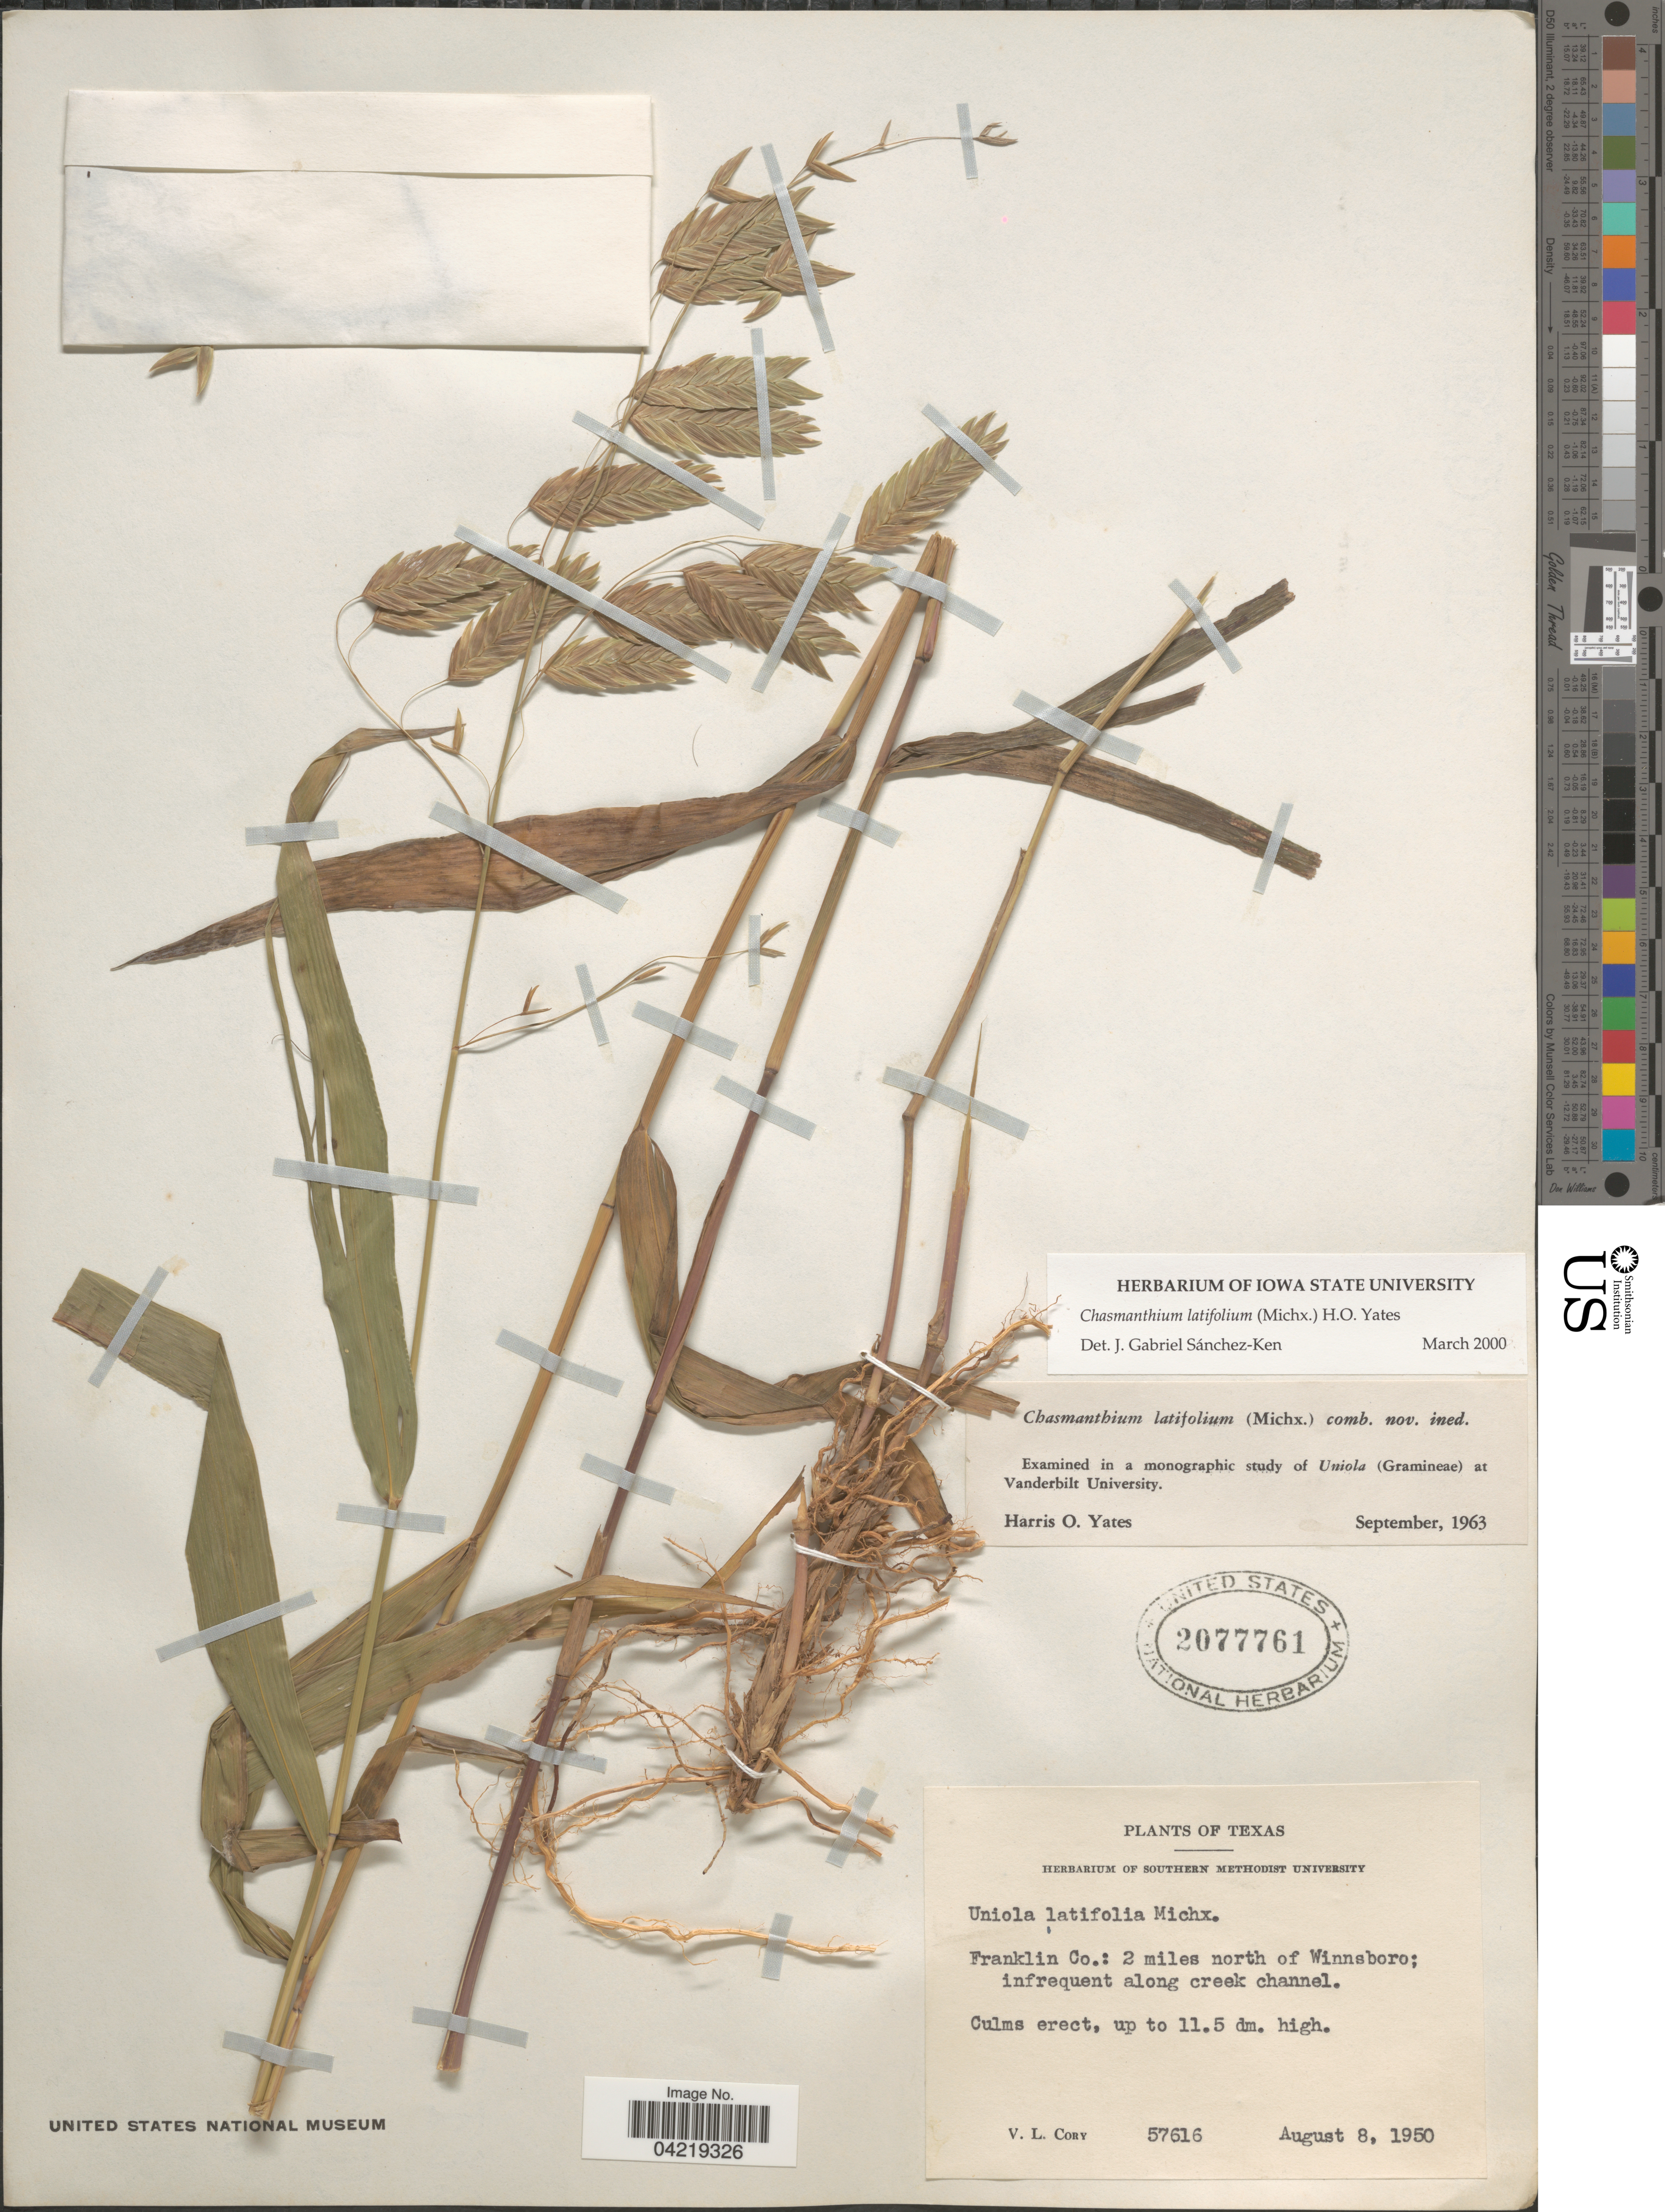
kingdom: Plantae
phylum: Tracheophyta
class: Liliopsida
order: Poales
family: Poaceae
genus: Chasmanthium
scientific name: Chasmanthium latifolium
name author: (Michx.) H.O. Yates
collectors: V. Cory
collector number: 57616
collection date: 1950-08-08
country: United States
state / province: Texas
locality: Franklin Co.: 2 miles north of Winnsboro.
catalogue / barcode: US 2077761